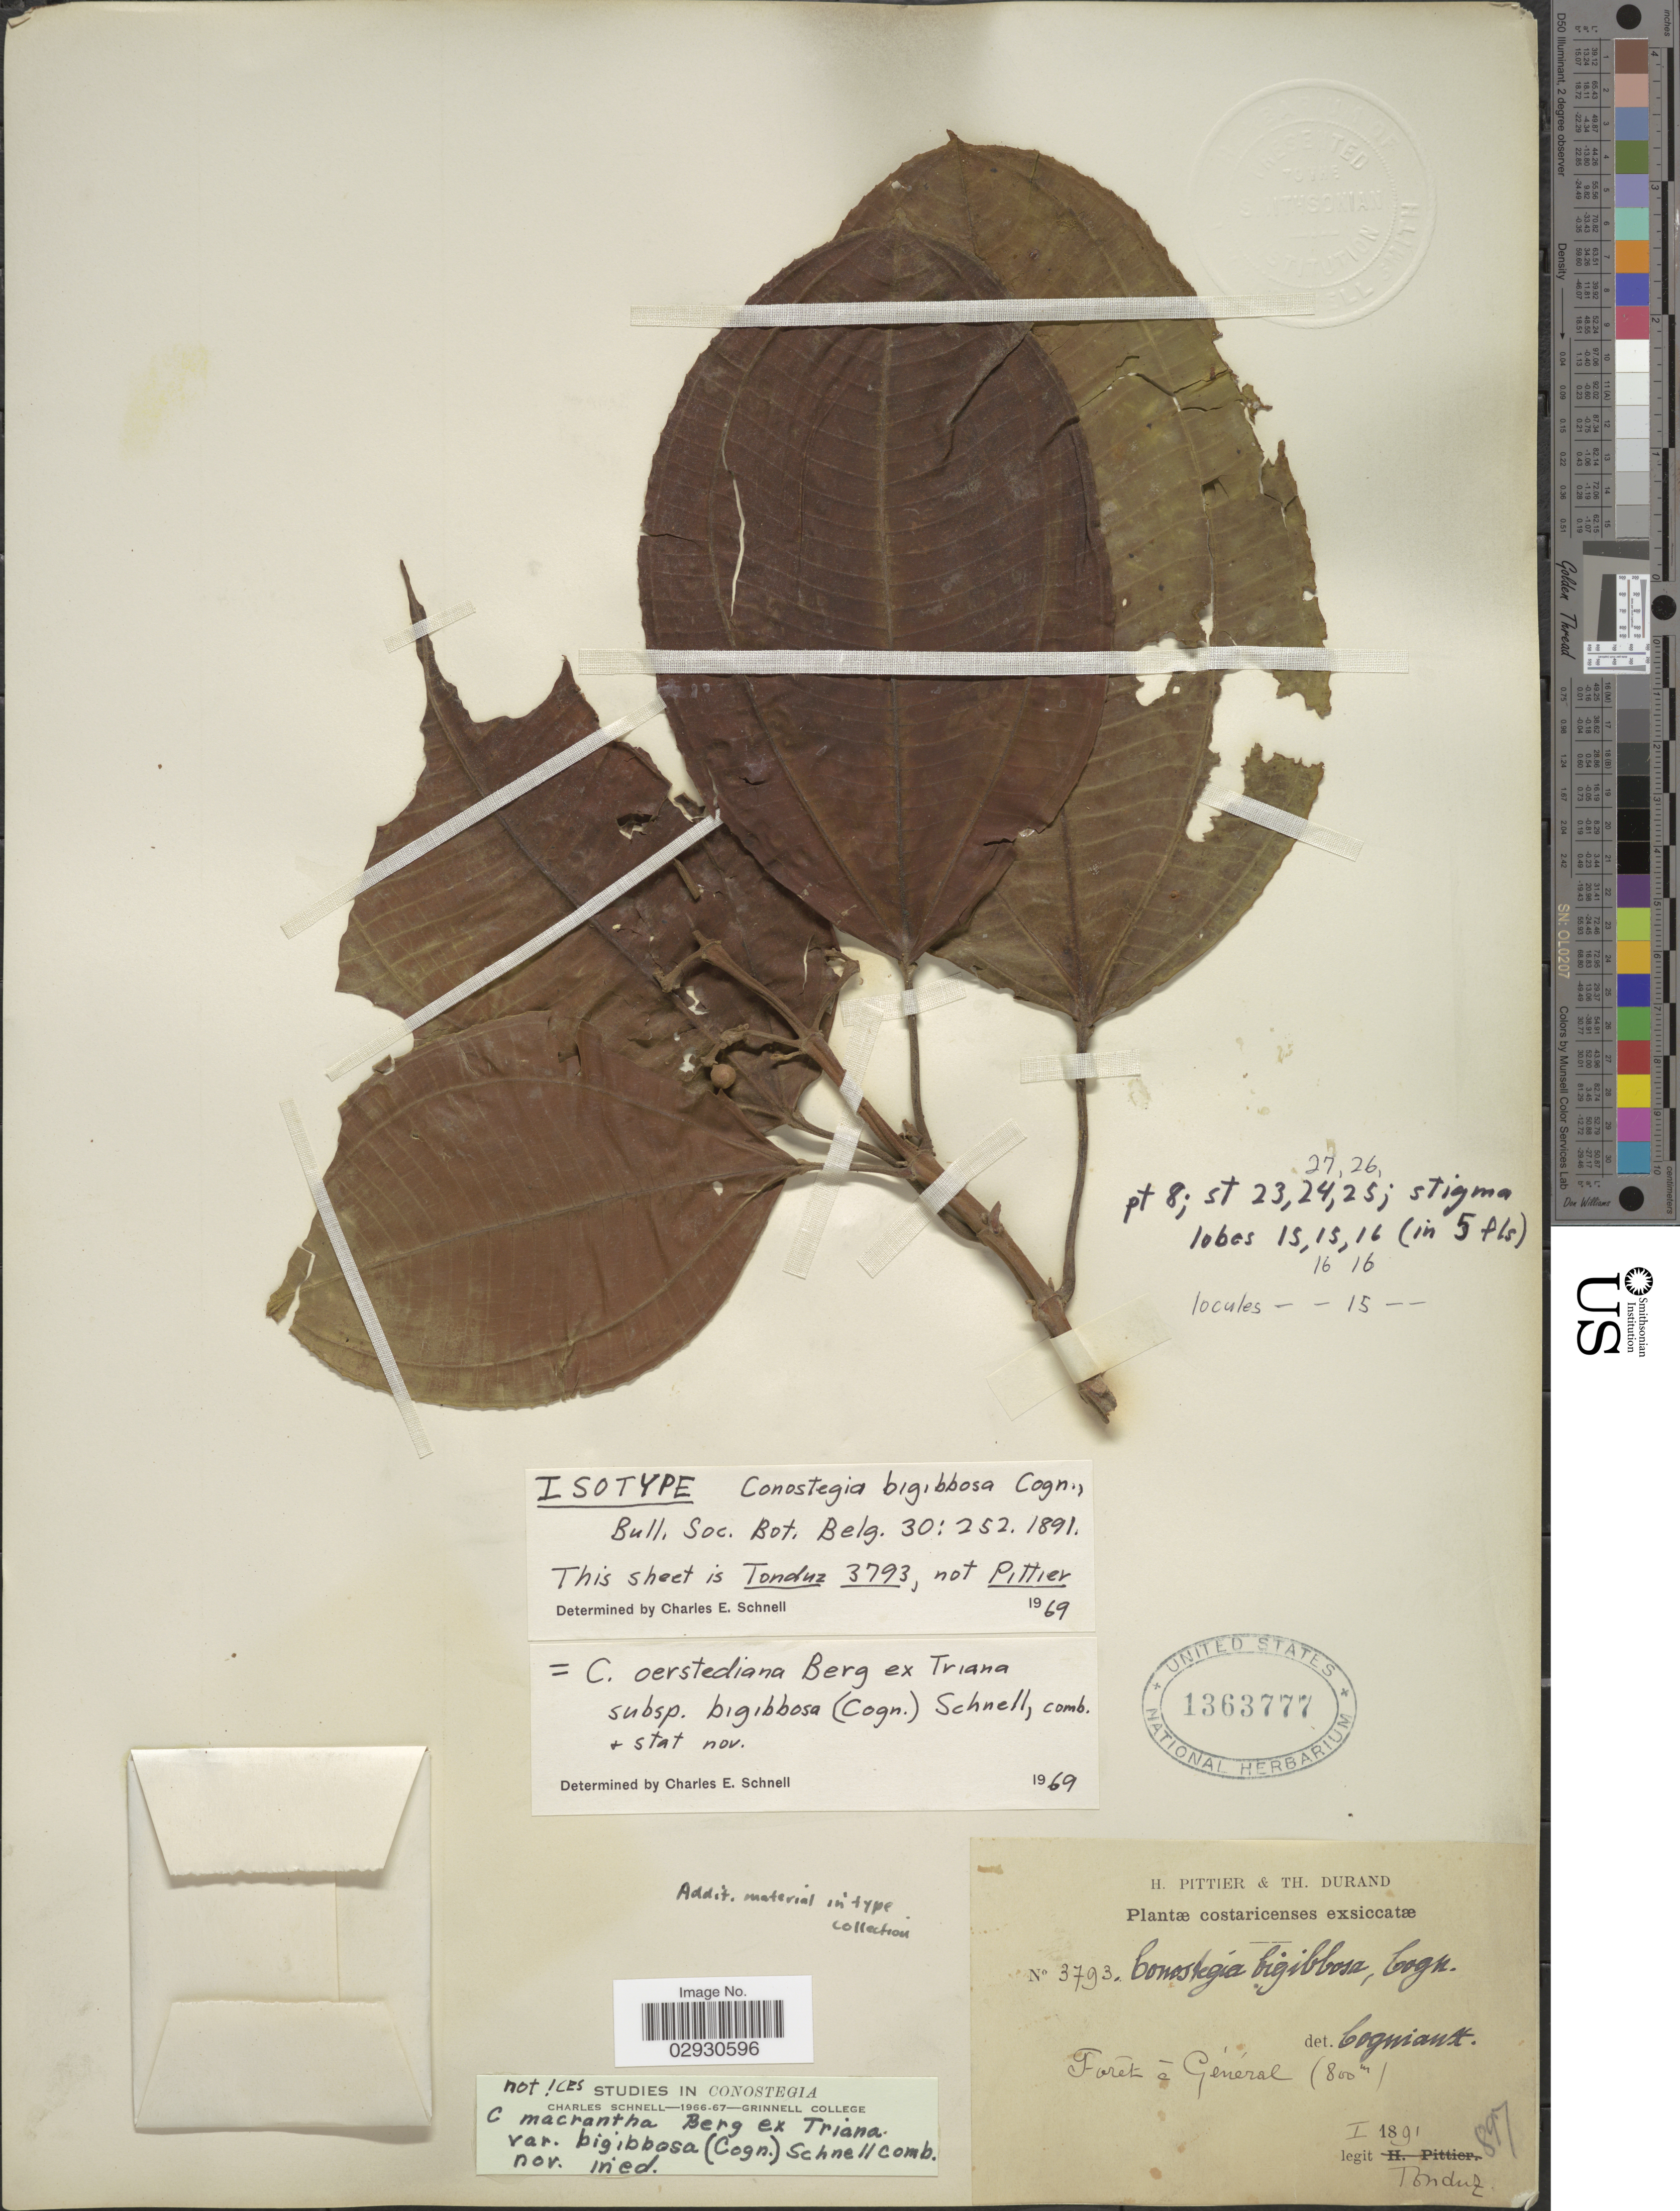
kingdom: Plantae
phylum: Tracheophyta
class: Magnoliopsida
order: Myrtales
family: Melastomataceae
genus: Conostegia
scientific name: Conostegia bigibbosa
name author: Cogn.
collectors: Tonduz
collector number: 3793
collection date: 1891-01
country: Costa Rica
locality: Forêt á Général.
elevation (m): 800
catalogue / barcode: US 1363777